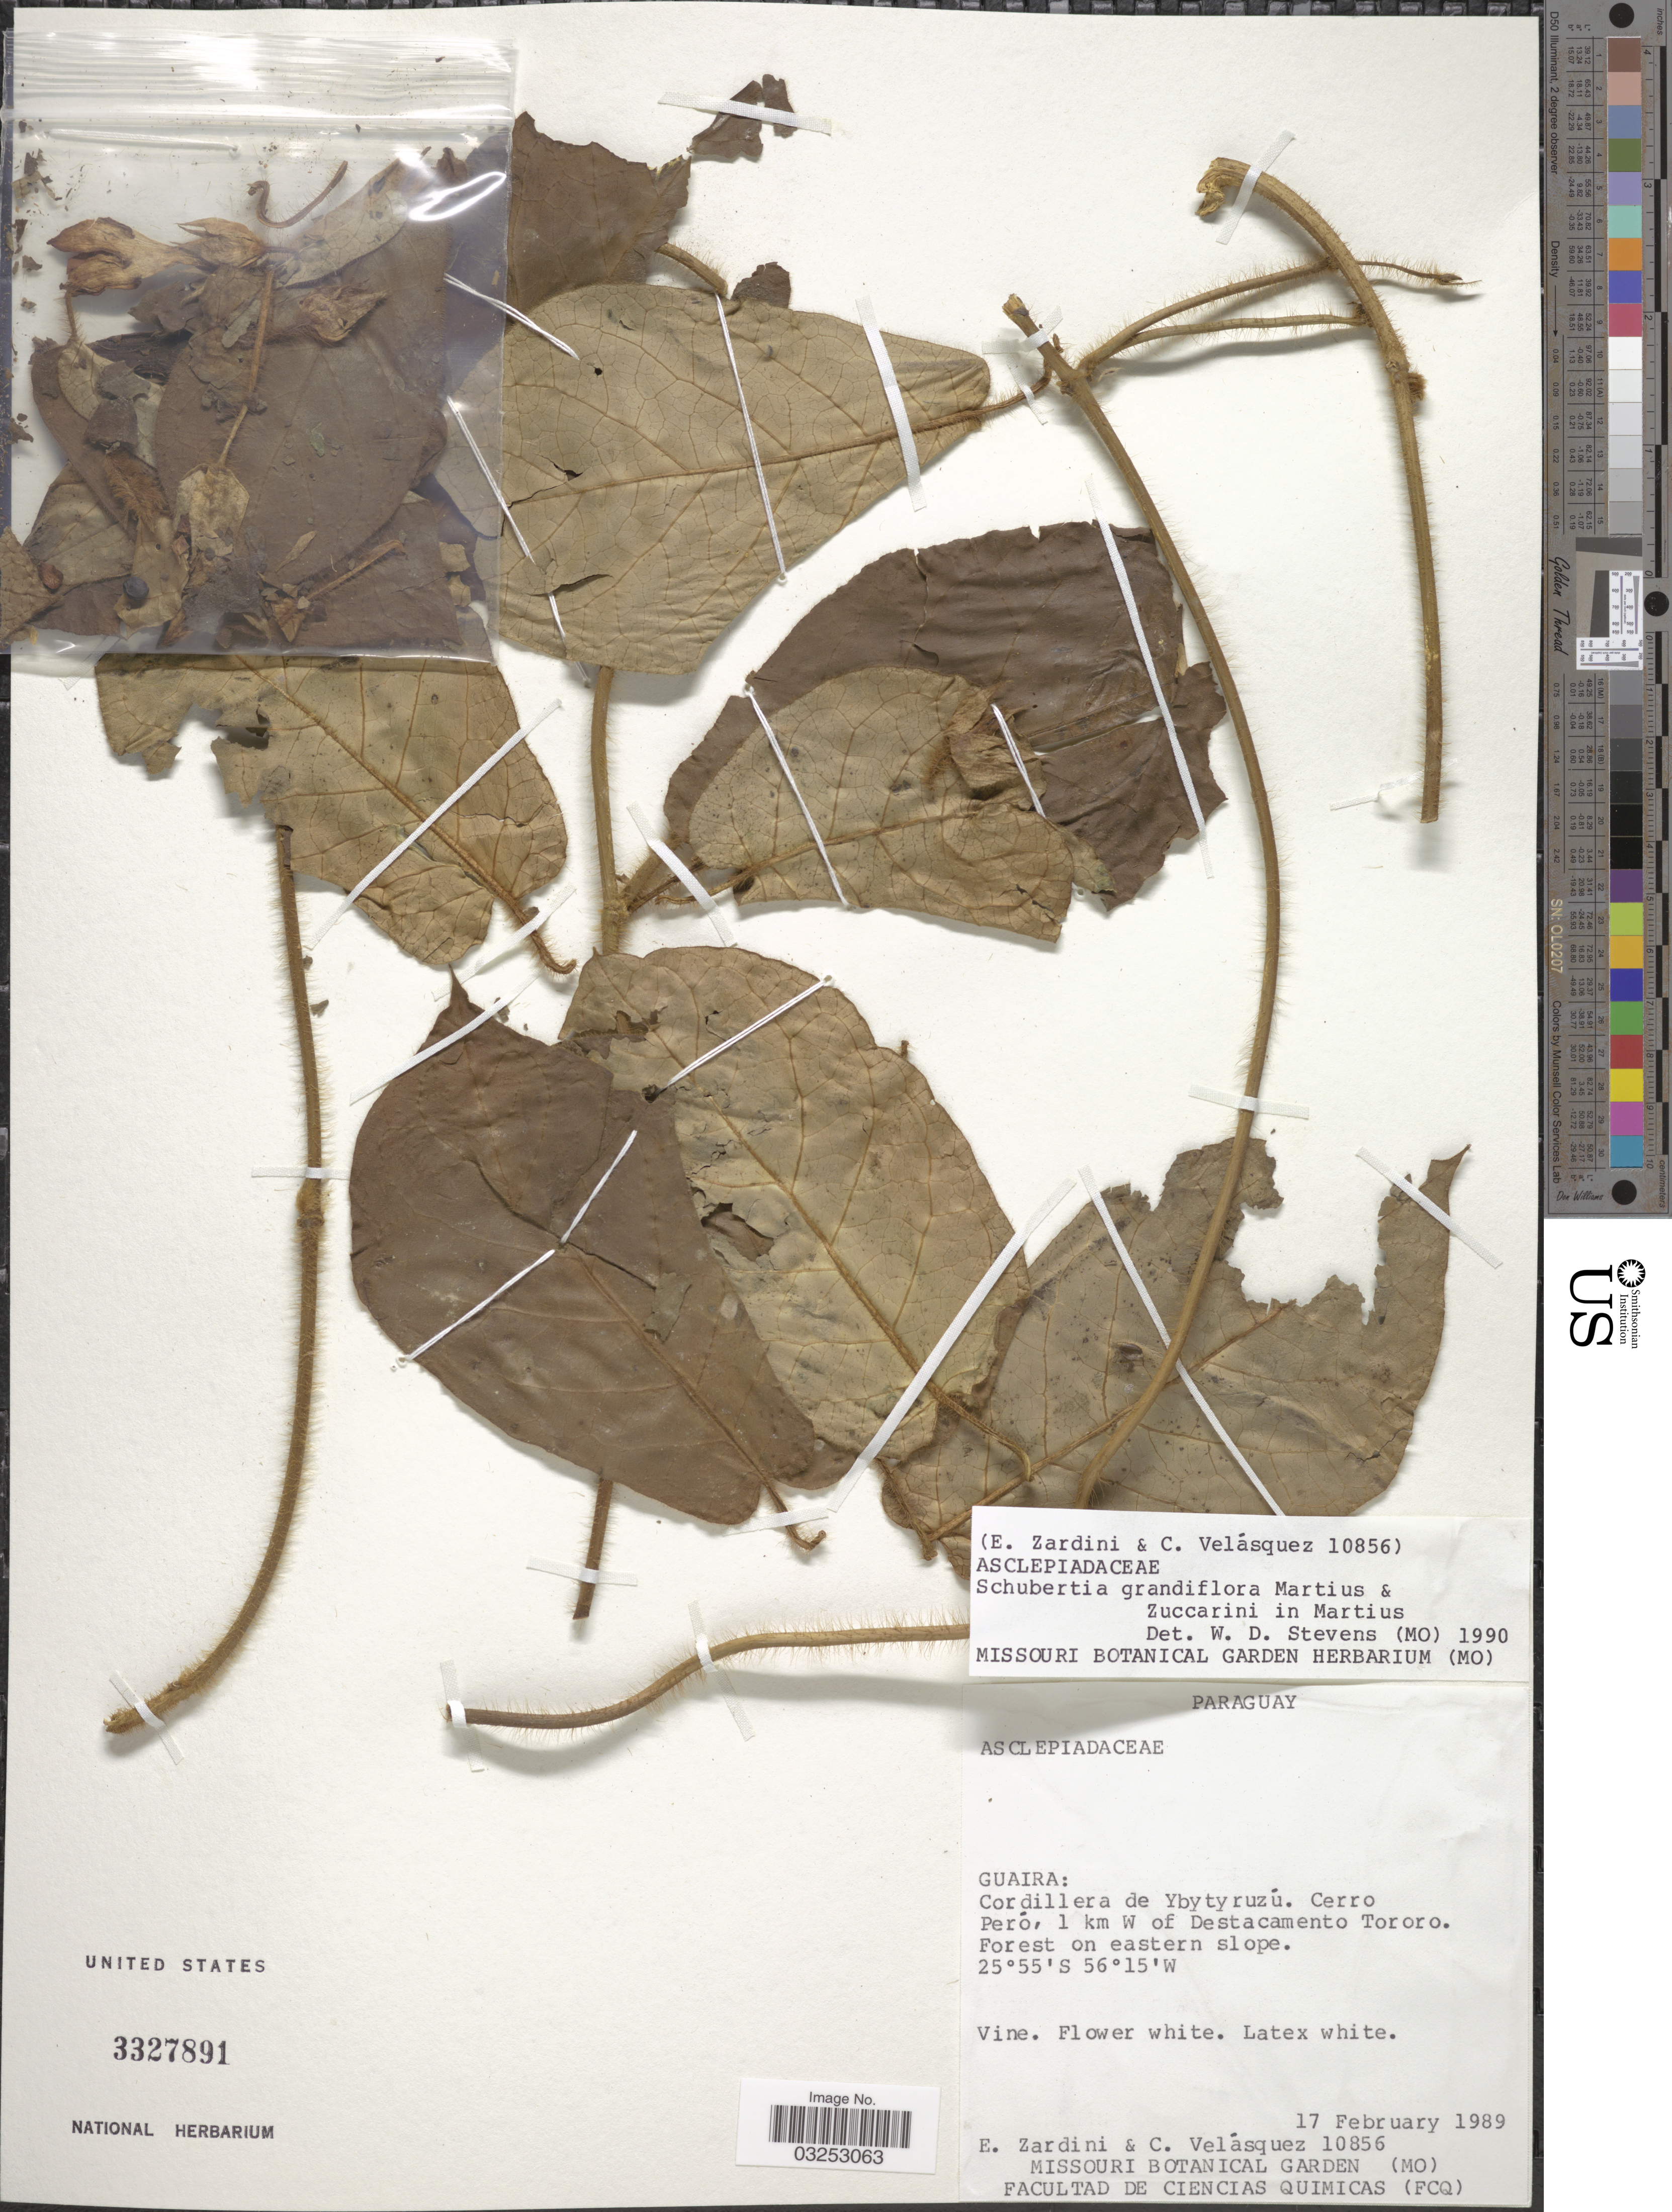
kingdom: Plantae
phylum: Tracheophyta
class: Magnoliopsida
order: Gentianales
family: Apocynaceae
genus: Schubertia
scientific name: Schubertia grandiflora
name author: Mart.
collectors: E. Zardini & C. Velásquez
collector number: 10856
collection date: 1989-02-17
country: Paraguay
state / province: Guaira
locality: Cordillera de Ybytyruzú. Cerro Peró, 1 km W of Destacamento Tororo. Forest on eastern slope.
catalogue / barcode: US 3327891